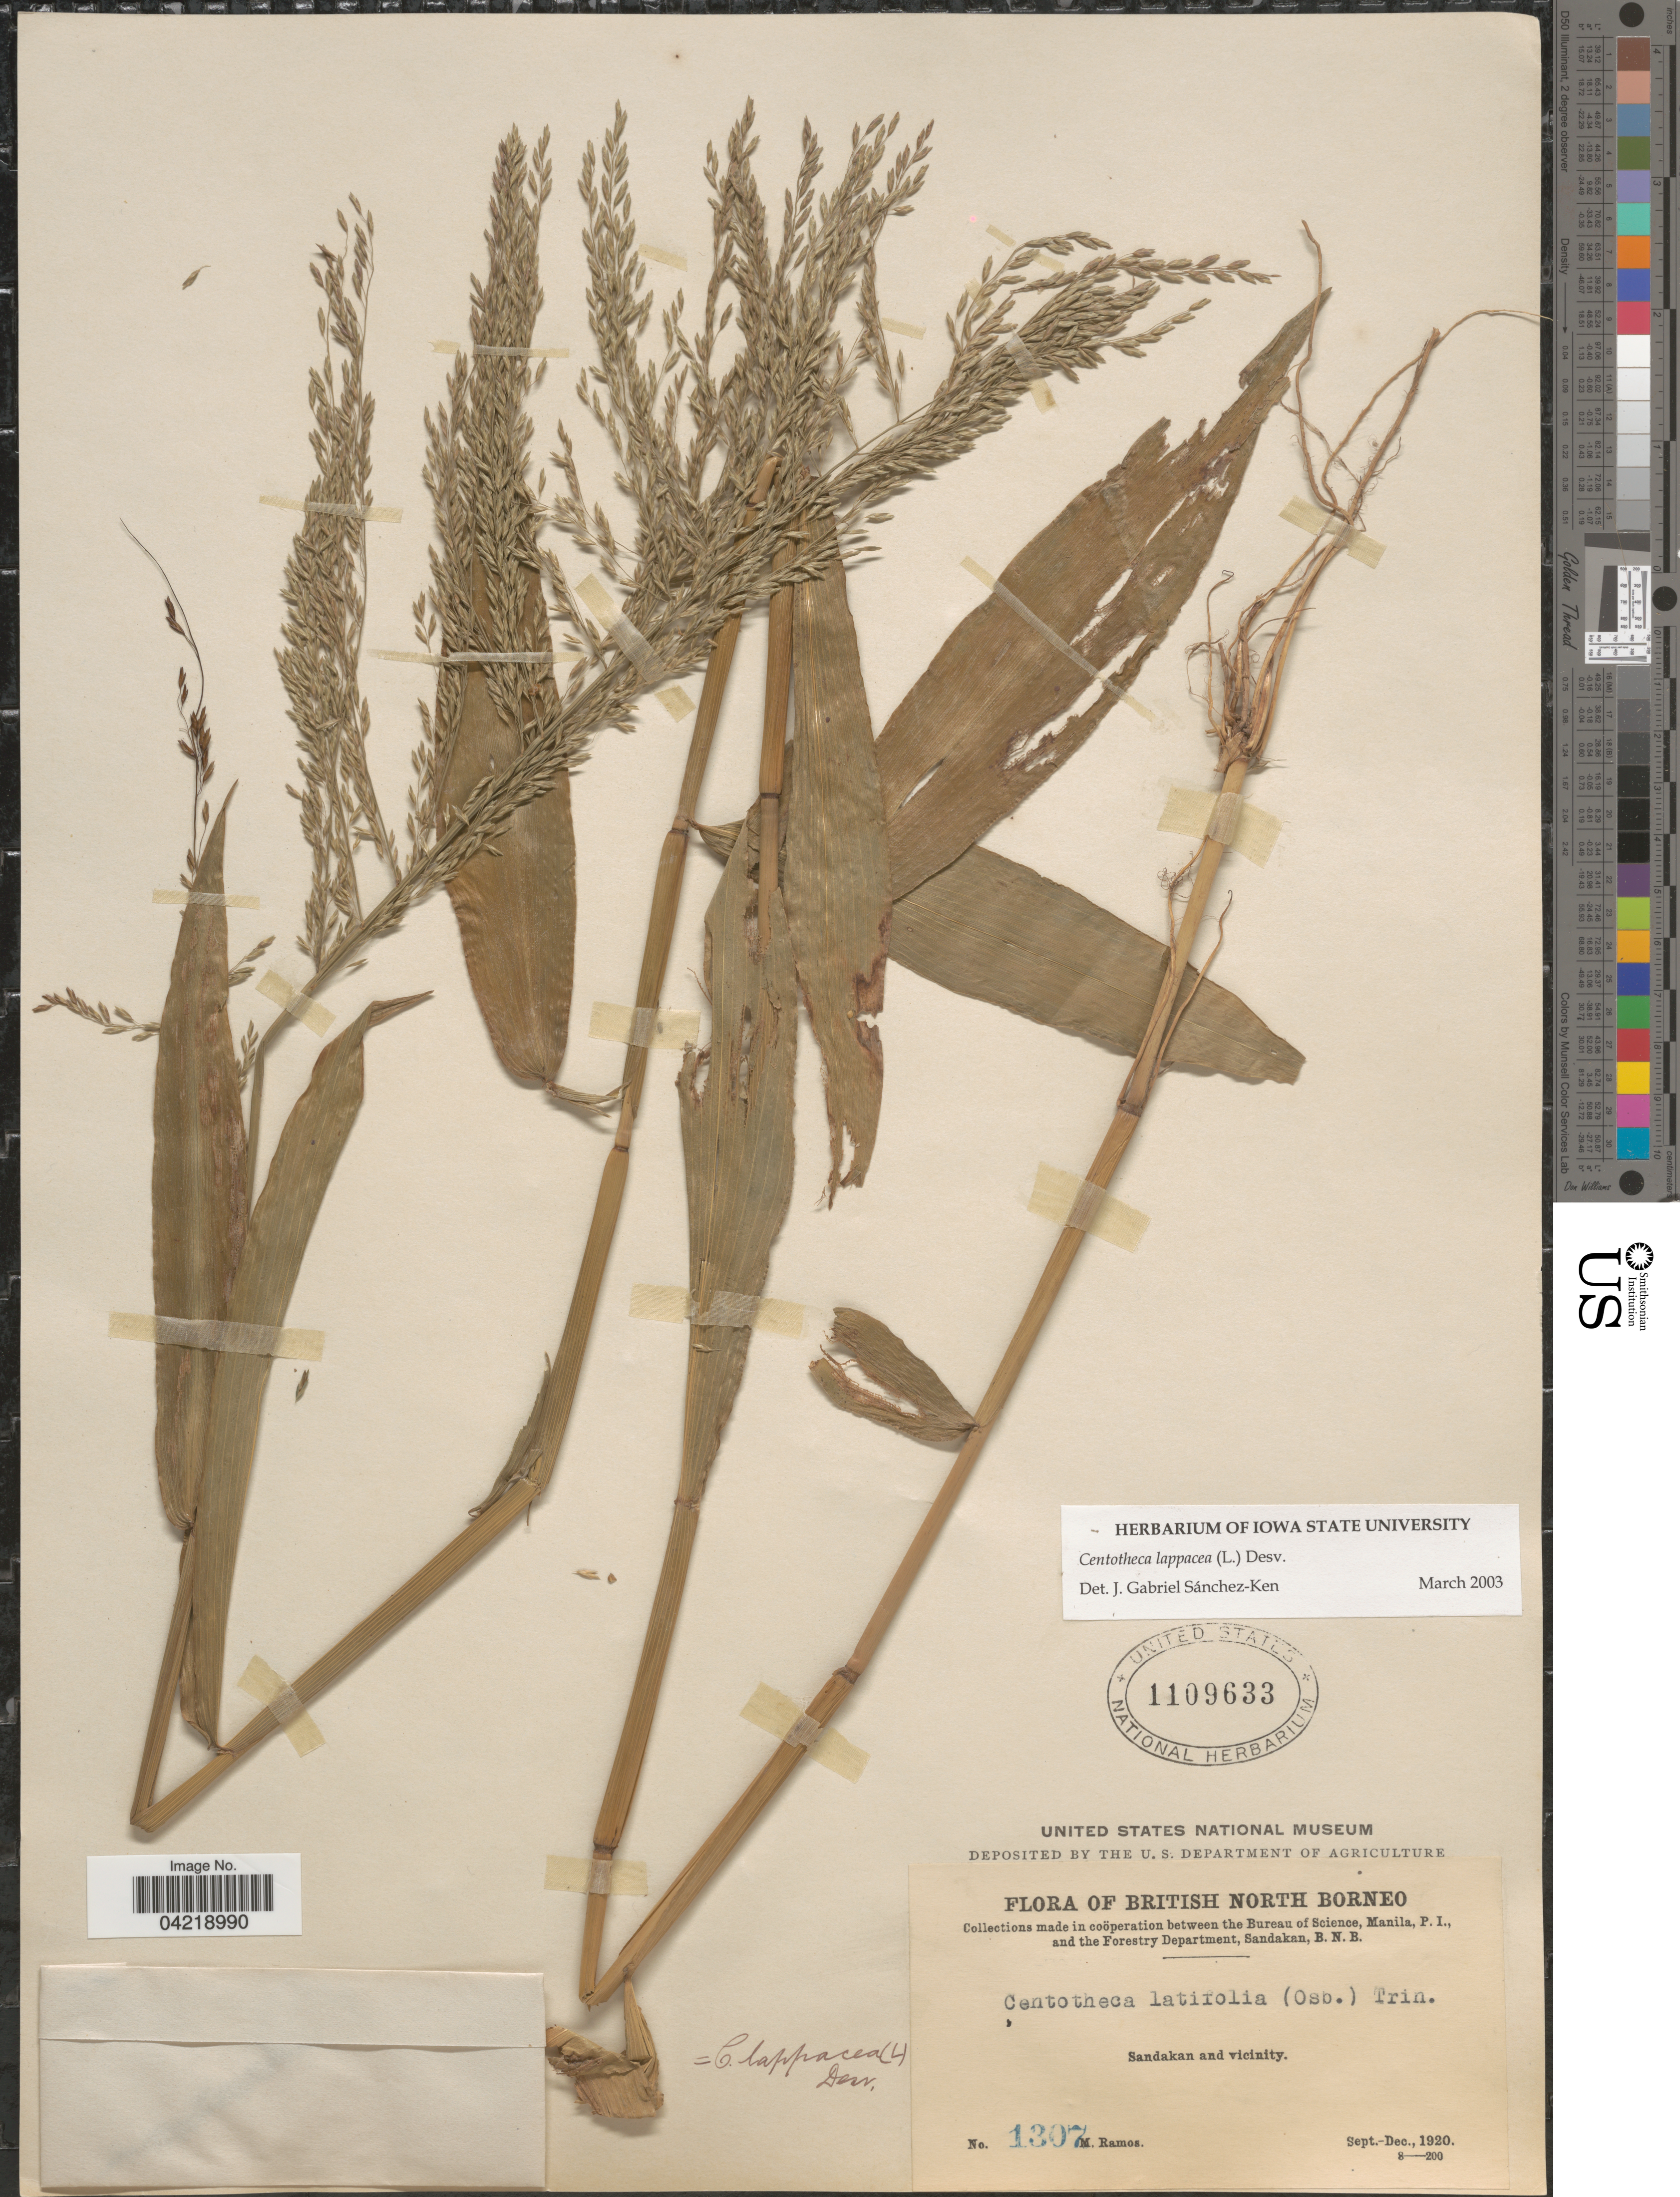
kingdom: Plantae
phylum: Tracheophyta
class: Liliopsida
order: Poales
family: Poaceae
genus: Centotheca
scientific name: Centotheca lappacea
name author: (L.) Desv.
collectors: M. Ramos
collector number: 1307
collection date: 1920-09/1920-12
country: Malaysia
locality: British North Borneo. Sandakan and vicinity.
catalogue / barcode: US 1109633